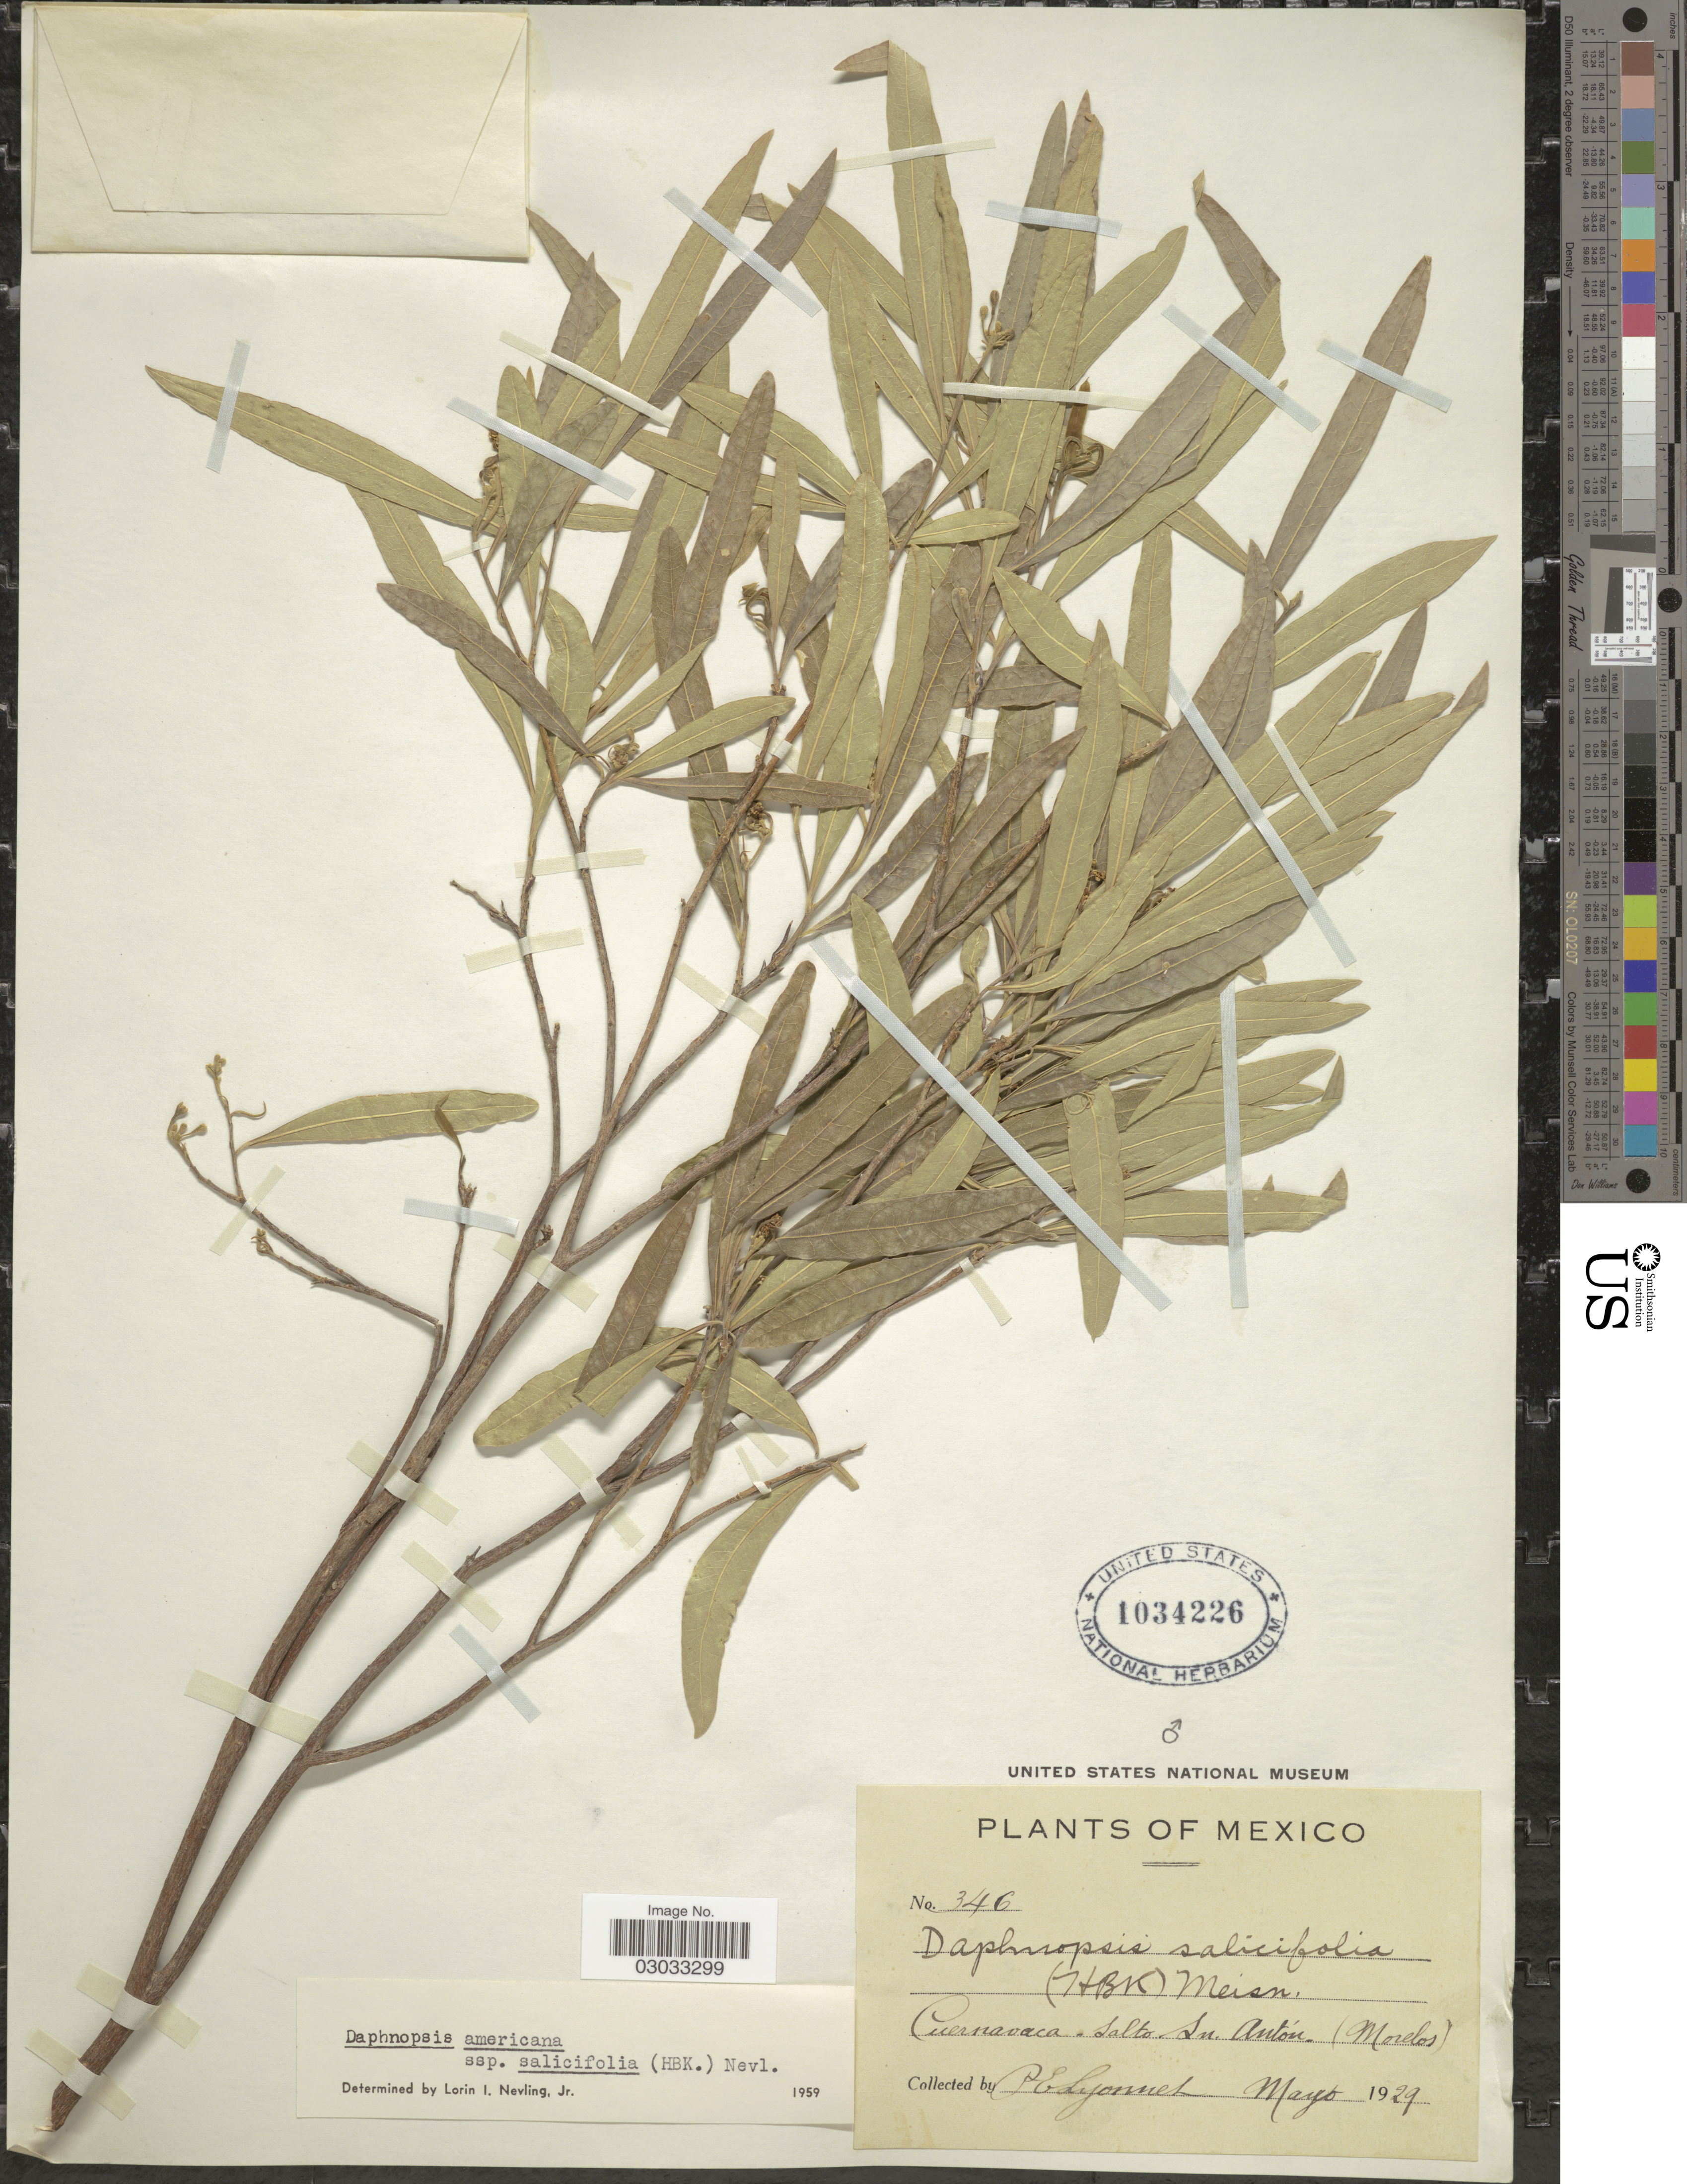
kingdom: Plantae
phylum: Tracheophyta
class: Magnoliopsida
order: Malvales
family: Thymelaeaceae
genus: Daphnopsis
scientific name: Daphnopsis americana subsp. salicifolia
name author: Nevling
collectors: P. Lyonnet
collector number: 346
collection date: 1929-05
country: Mexico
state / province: Morelos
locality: Cuernavaca. salto su Antón.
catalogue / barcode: US 1034226